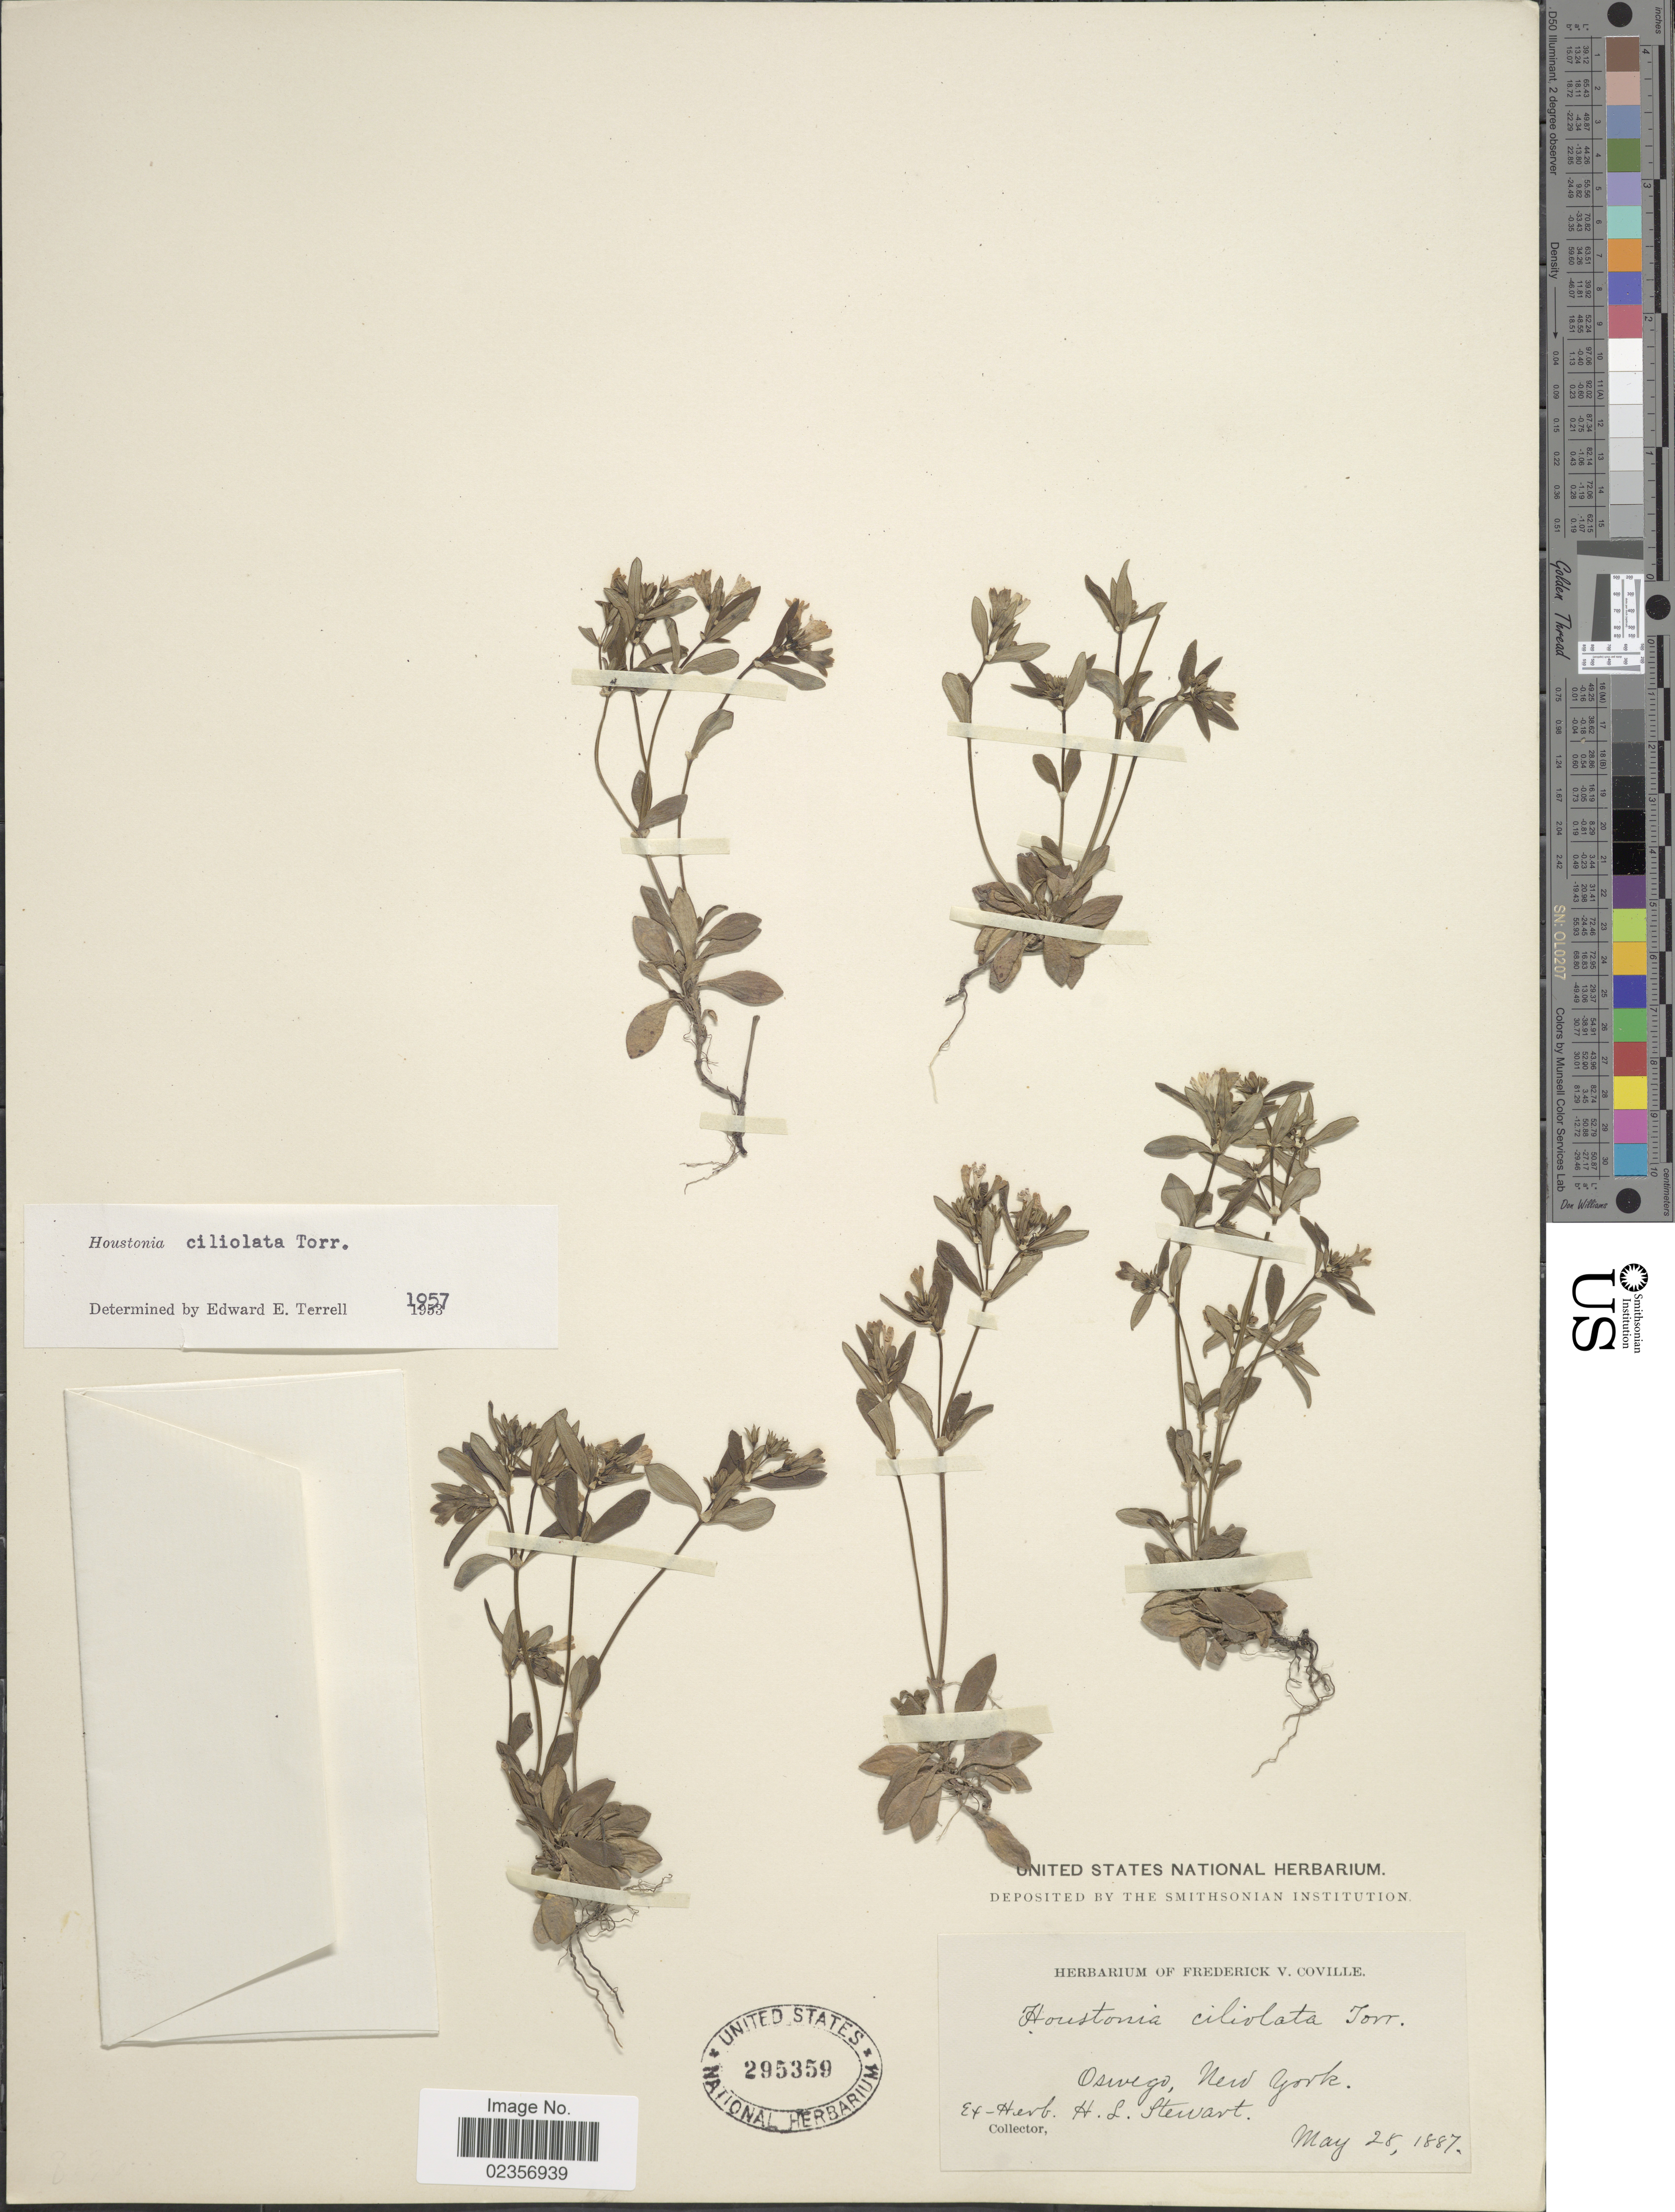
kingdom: Plantae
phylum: Tracheophyta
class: Magnoliopsida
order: Gentianales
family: Rubiaceae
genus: Houstonia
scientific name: Houstonia canadensis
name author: Willd.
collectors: Ex herb. H. L. Stewart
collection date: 1887-05-28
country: United States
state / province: New York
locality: Oswego.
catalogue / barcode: US 295359